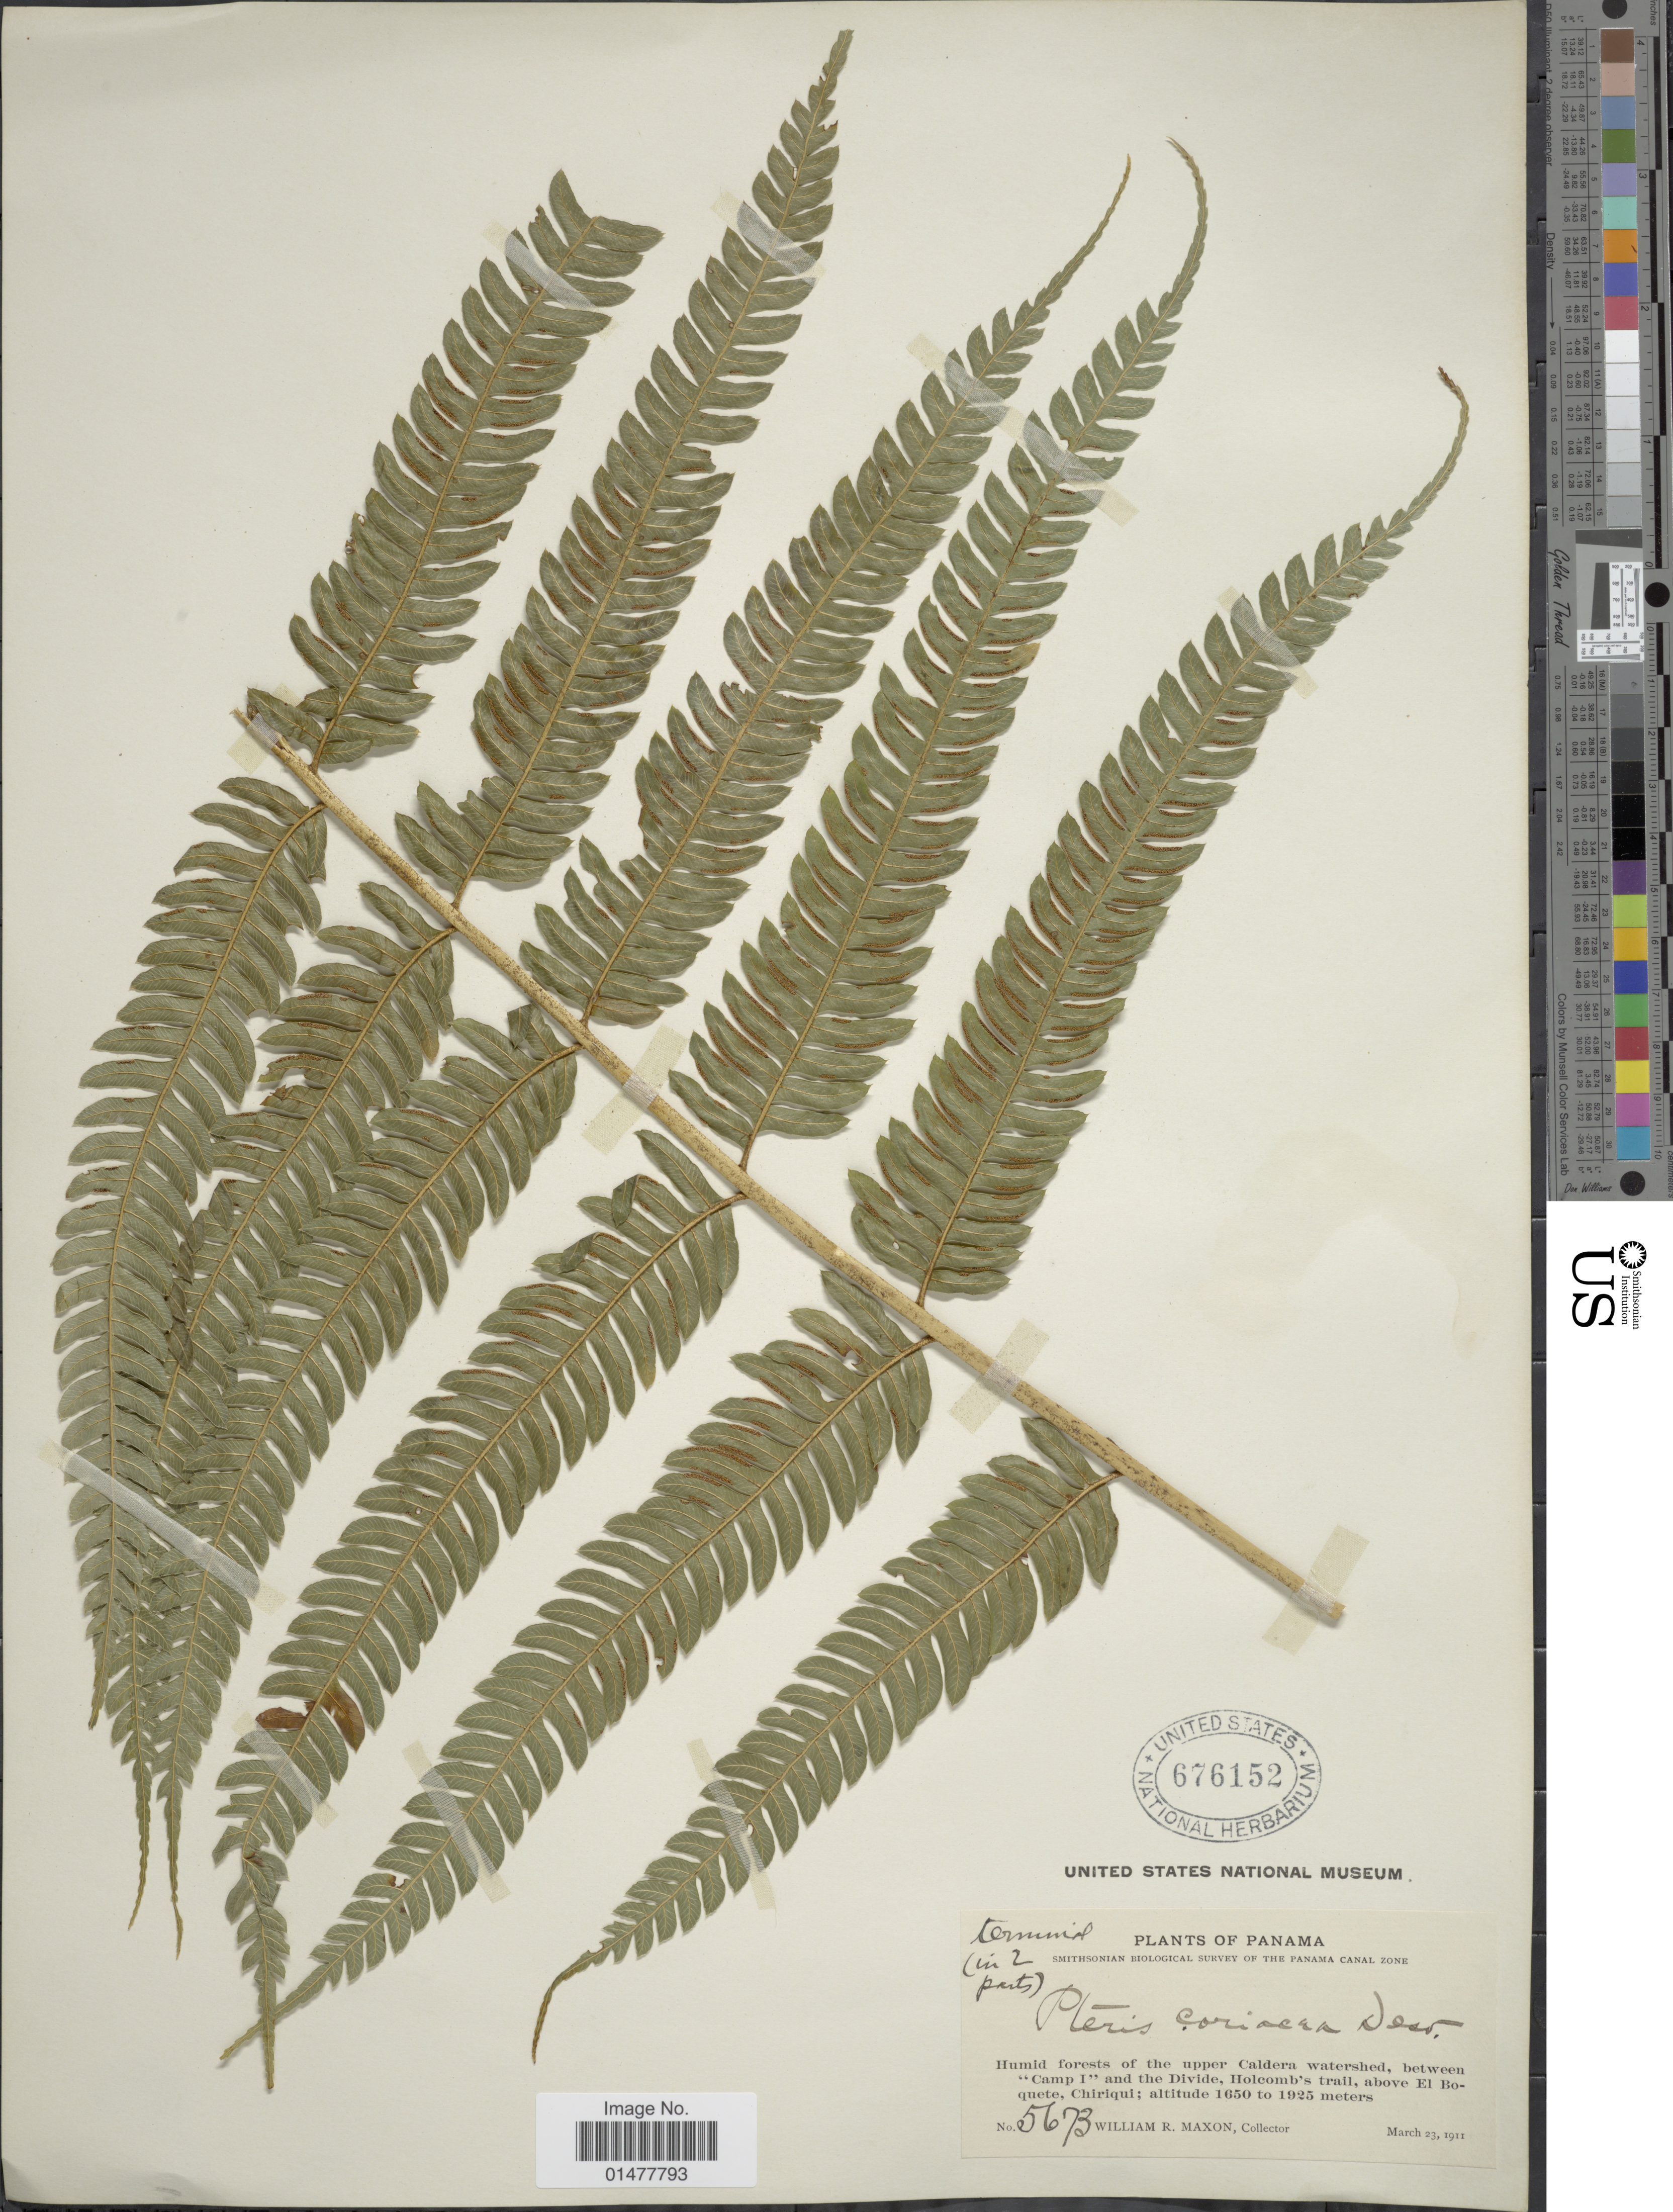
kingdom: Plantae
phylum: Tracheophyta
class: Polypodiopsida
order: Polypodiales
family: Pteridaceae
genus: Pteris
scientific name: Pteris muricatopedata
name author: A.L. Arbeláez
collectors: W. R. Maxon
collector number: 5673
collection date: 1911-03-23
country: Panama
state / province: Chiriqui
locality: Panama Canal Zone, humid forests of the upper Caldera watershed, between "Camp I"and the Divide, Holcomb's trail, above El Boquete.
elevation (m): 1650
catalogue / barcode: US 676152